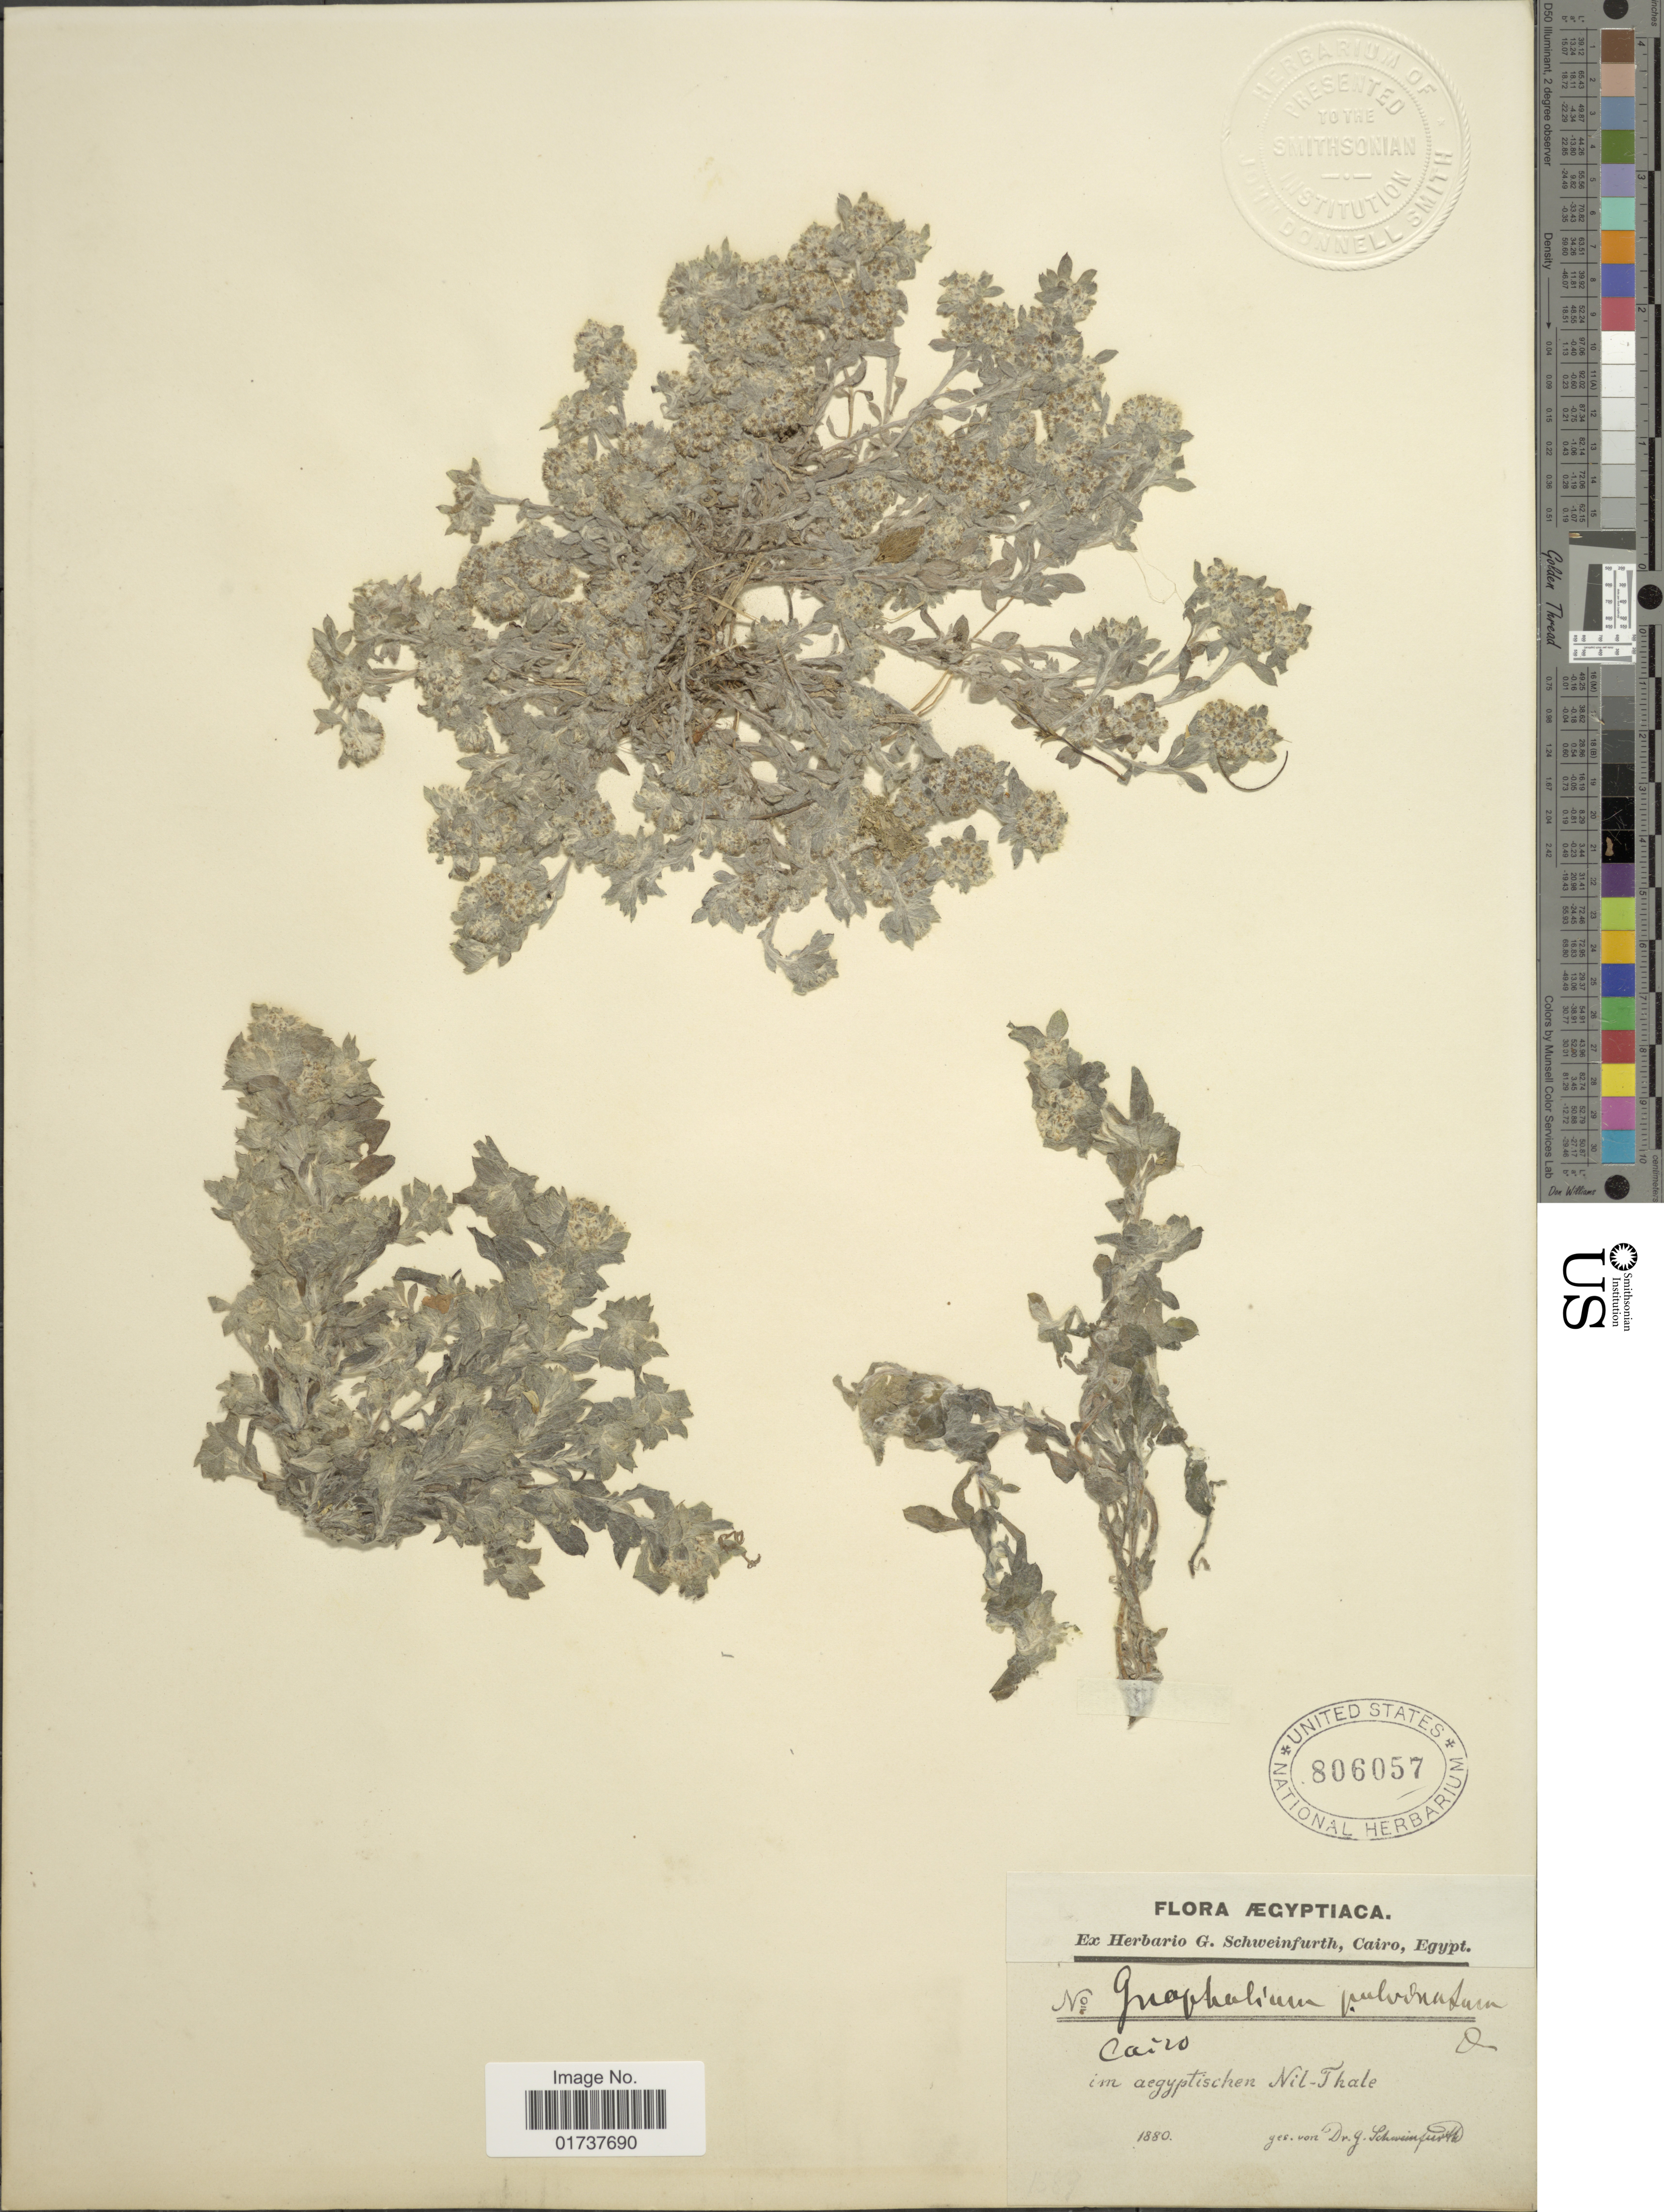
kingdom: Plantae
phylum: Tracheophyta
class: Magnoliopsida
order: Asterales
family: Asteraceae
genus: Gnaphalium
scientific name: Gnaphalium pulvinatum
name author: Delile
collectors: G. A. Schweinfurth (herbarium)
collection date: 1880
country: Egypt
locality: Im Aegyotischen Nil-Thale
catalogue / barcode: US 806057